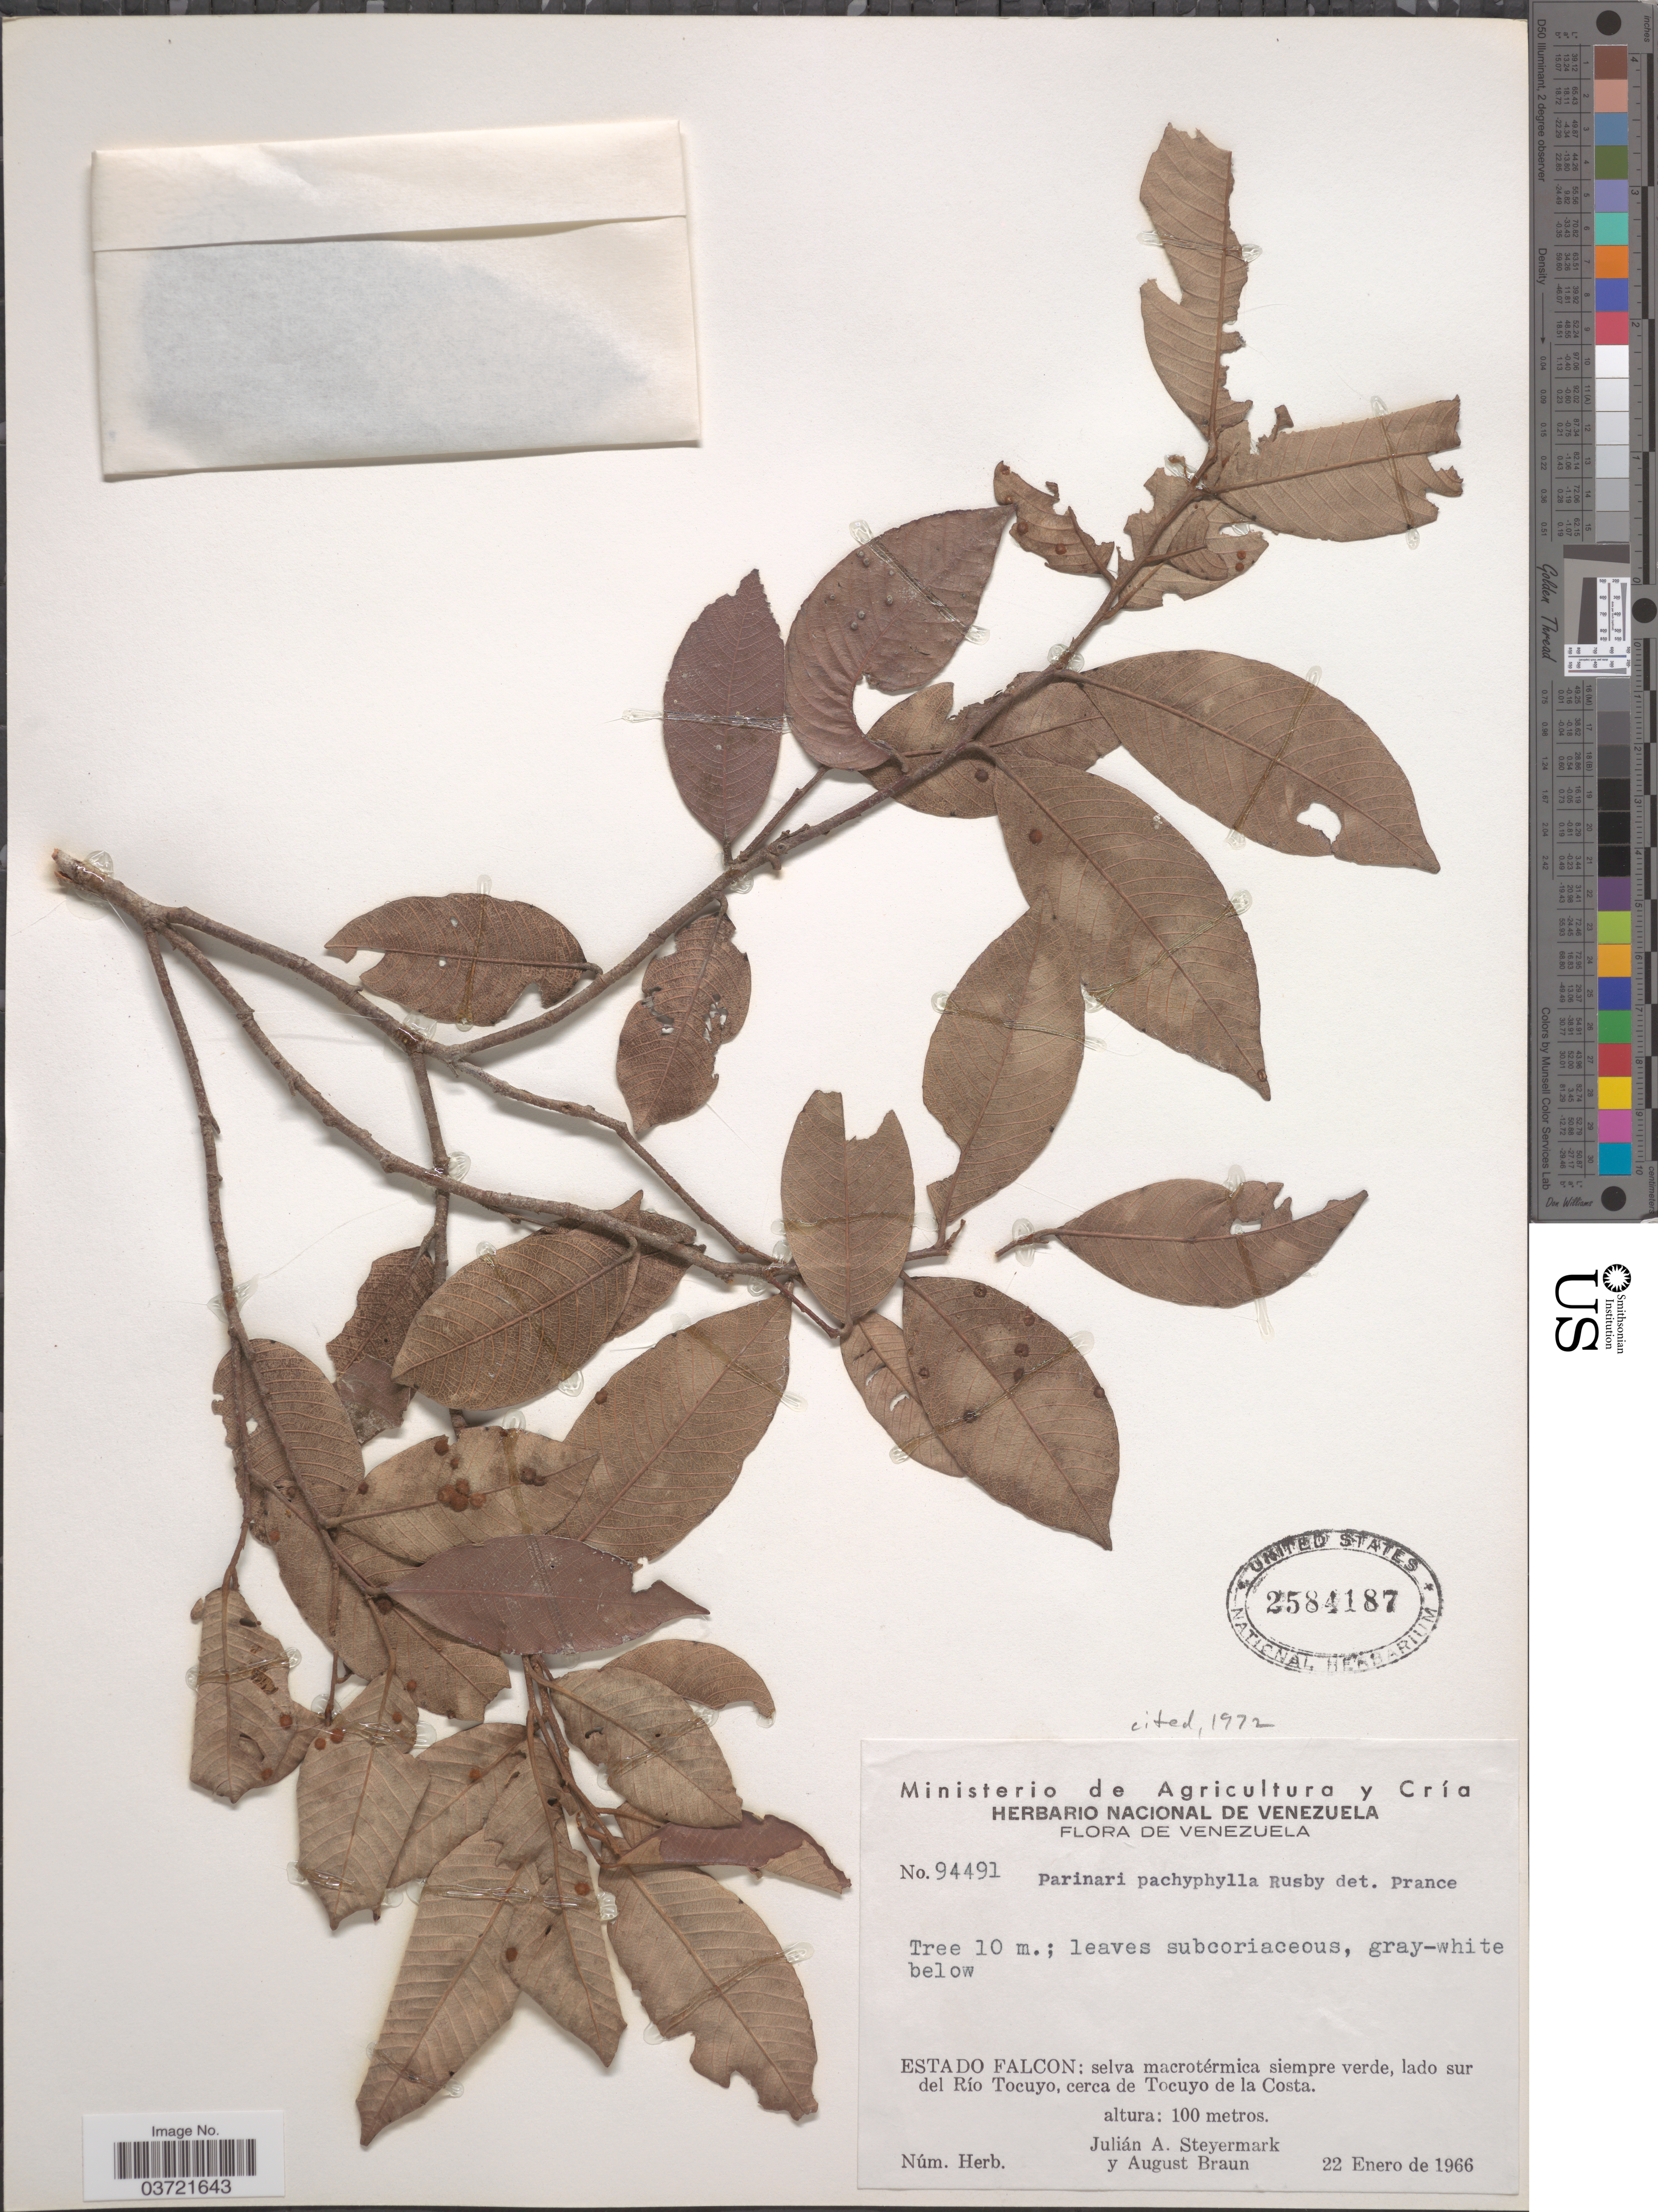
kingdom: Plantae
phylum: Tracheophyta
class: Magnoliopsida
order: Malpighiales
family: Chrysobalanaceae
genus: Parinari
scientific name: Parinari pachyphylla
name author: Rusby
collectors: J. Steyermark & A. Braun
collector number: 94491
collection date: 1966-01-22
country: Venezuela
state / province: Falcon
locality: Lado sur del Río Tocuyo, cerca de Tocuyo de la Costa.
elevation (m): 100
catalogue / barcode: US 2584187